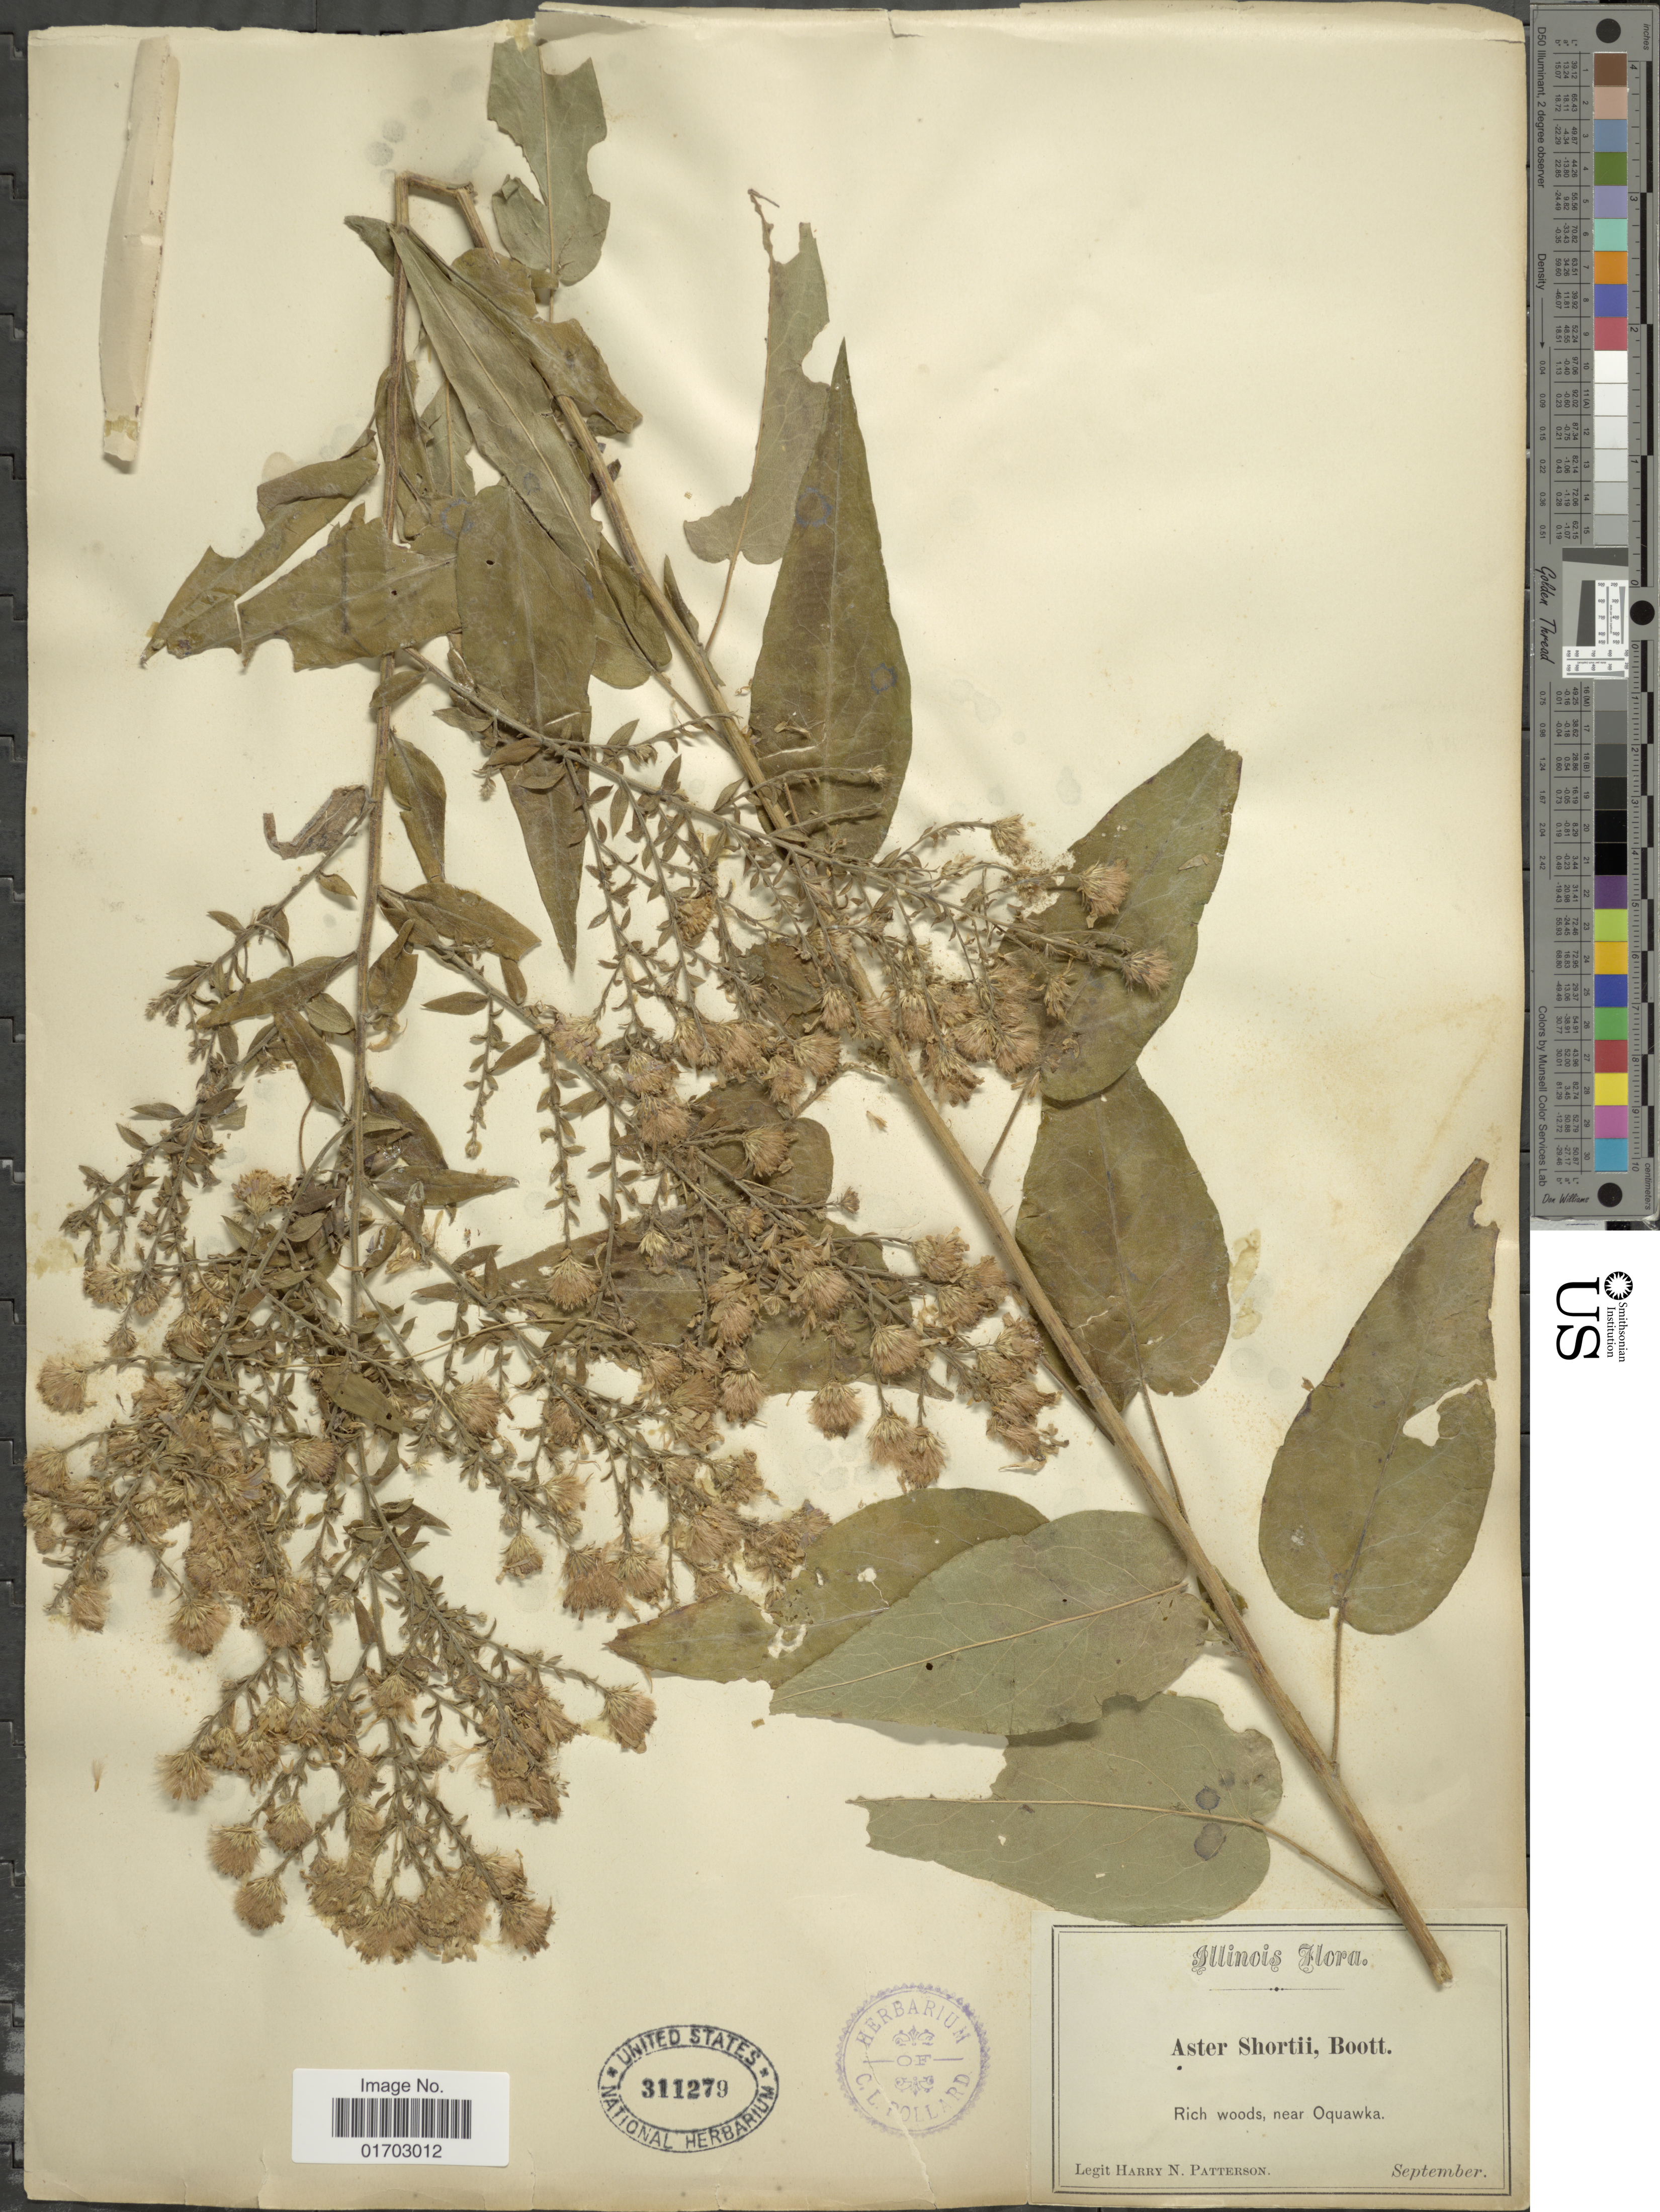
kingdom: Plantae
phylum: Tracheophyta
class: Magnoliopsida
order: Asterales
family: Asteraceae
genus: Symphyotrichum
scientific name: Symphyotrichum shortii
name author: (Lindl.) G.L. Nesom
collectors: H. N. Patterson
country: United States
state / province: Illinois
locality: Rich Woods, near Oquawka.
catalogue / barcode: US 311279